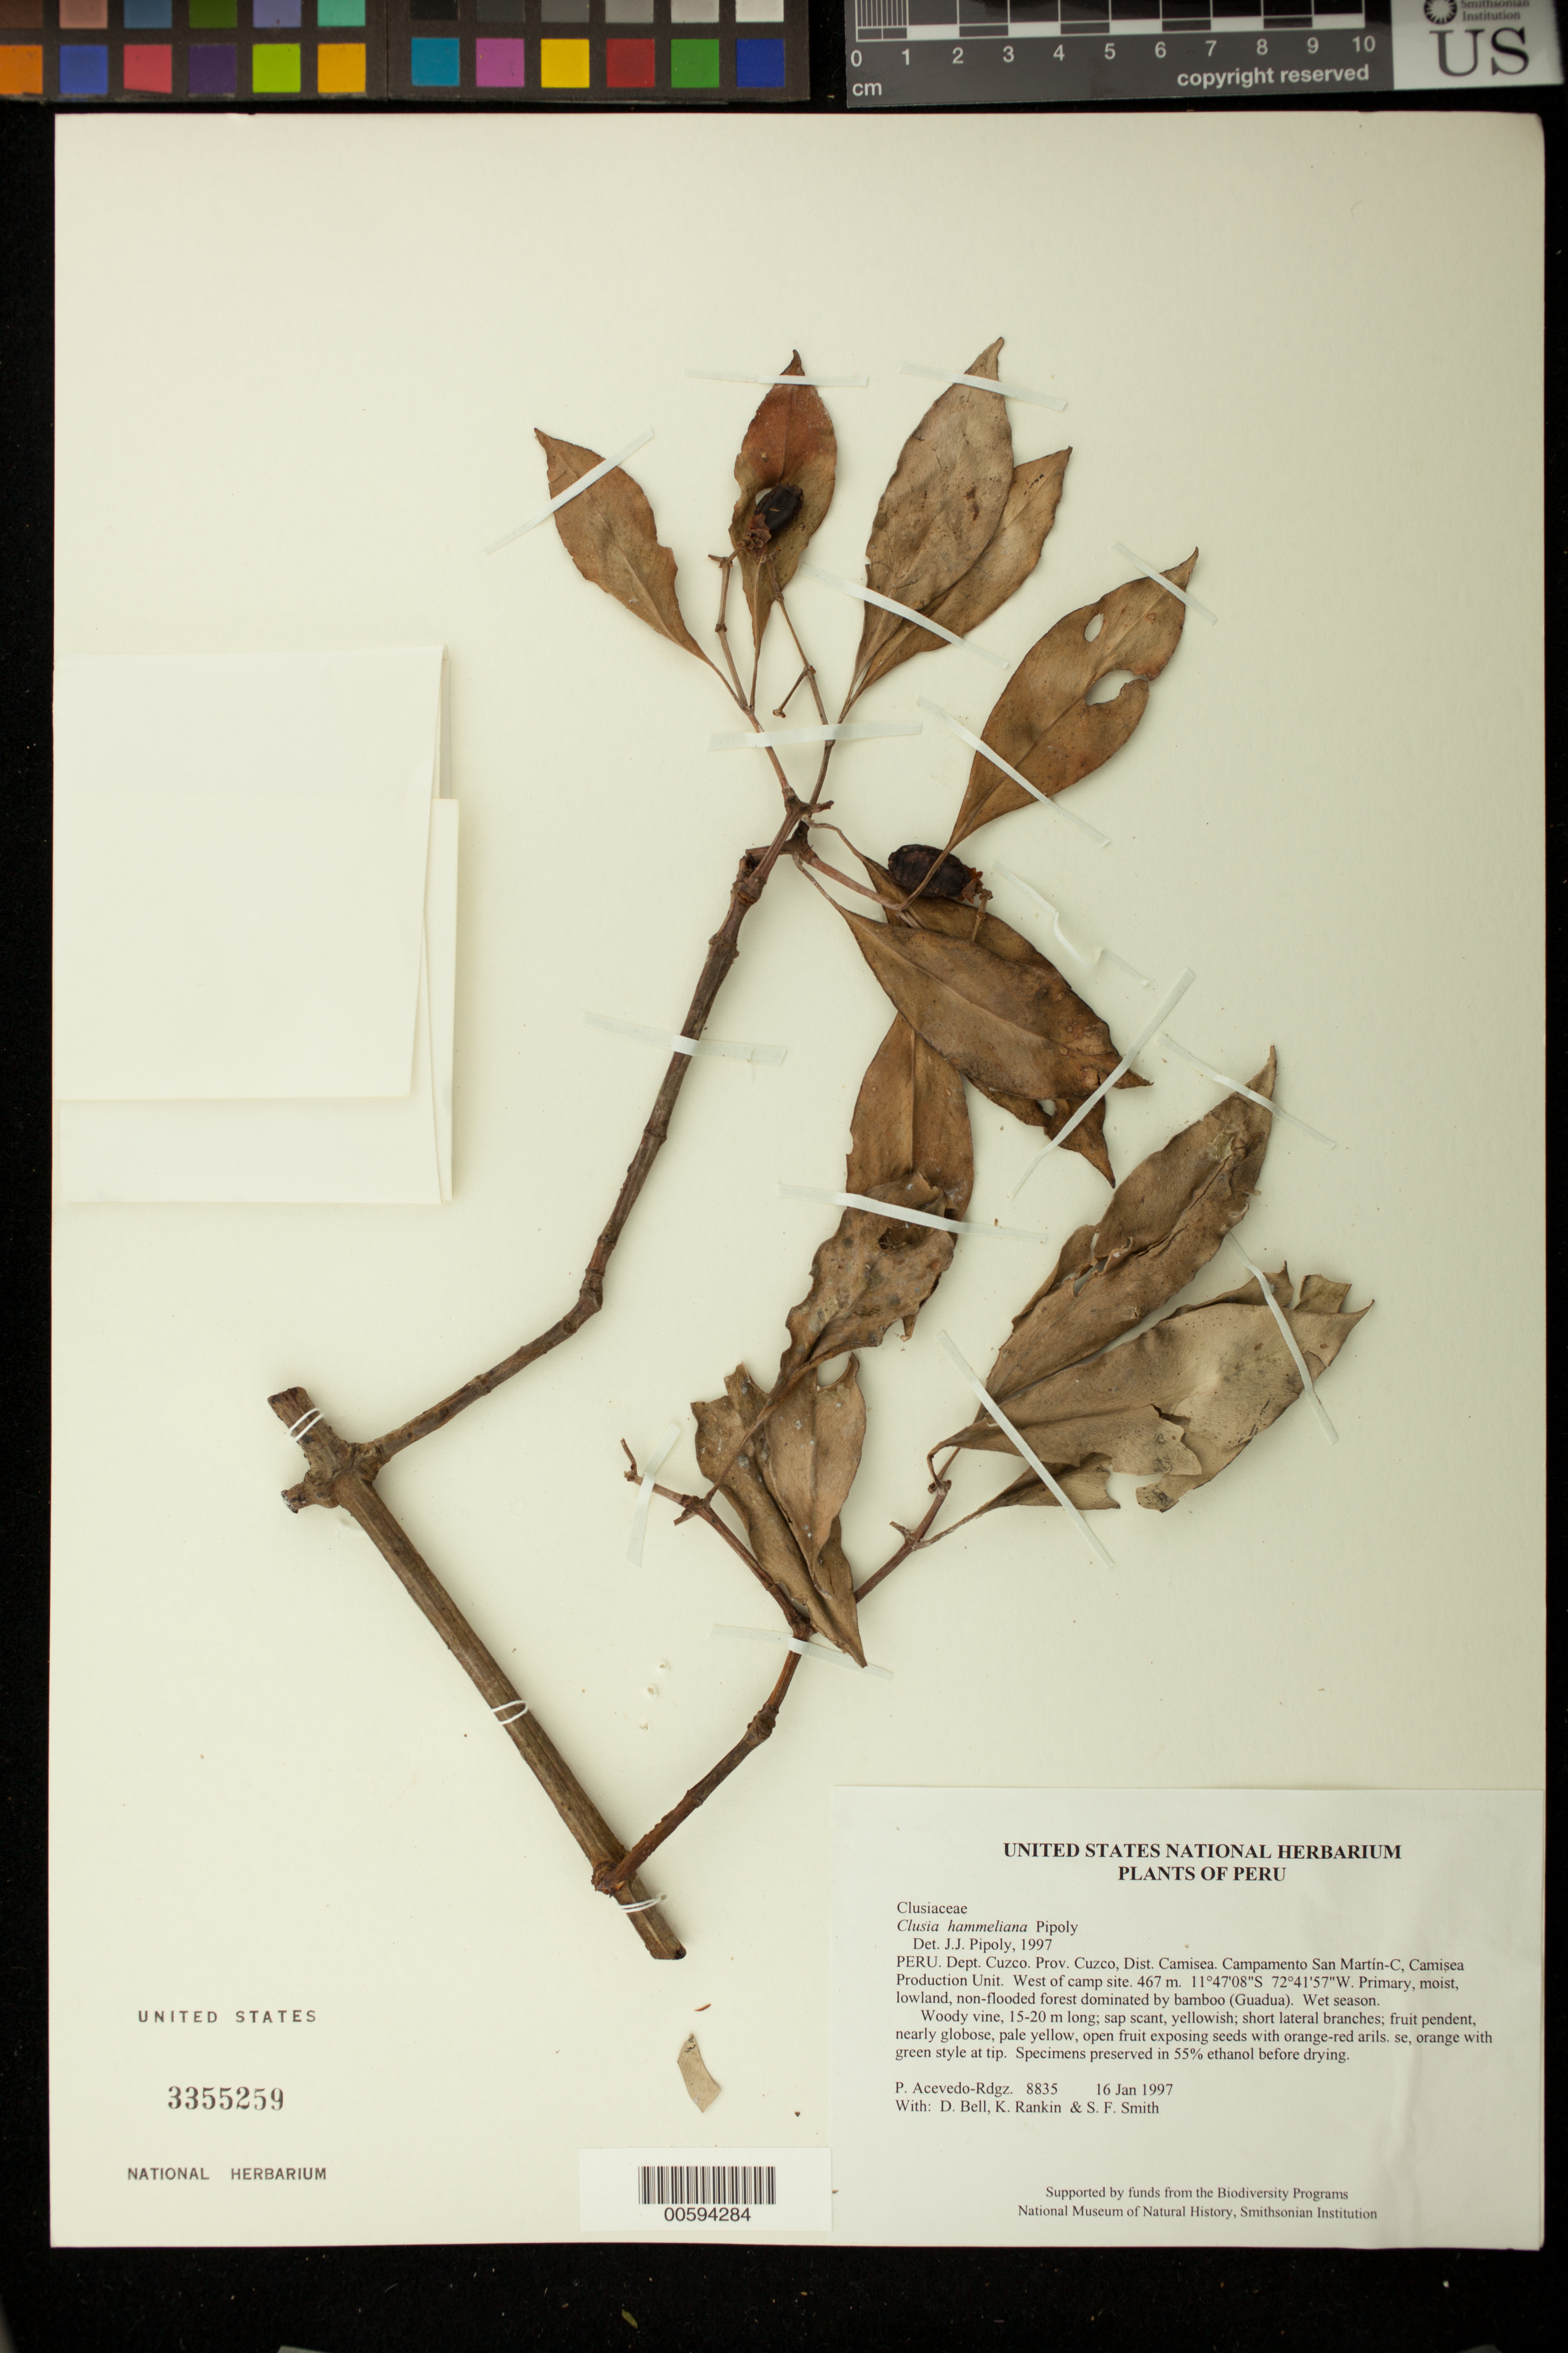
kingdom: Plantae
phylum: Tracheophyta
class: Magnoliopsida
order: Malpighiales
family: Clusiaceae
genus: Clusia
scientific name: Clusia hammeliana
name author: Pipoly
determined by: Pipoly, J. J., III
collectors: P. Acevedo-Rodr., D. A. Bell, K. B. Rankin & S.F. Smith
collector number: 8835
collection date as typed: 16 Jan 1997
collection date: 1997-01-16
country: Peru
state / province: Cusco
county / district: Cusco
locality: Districto Camisea, Campamento San Martín-C, Camisea Production Unit. West of camp site.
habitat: Primary, moist, lowland, non-flooded forest dominated by bamboo (Guadua). Wet season.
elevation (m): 467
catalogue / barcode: US 3355259